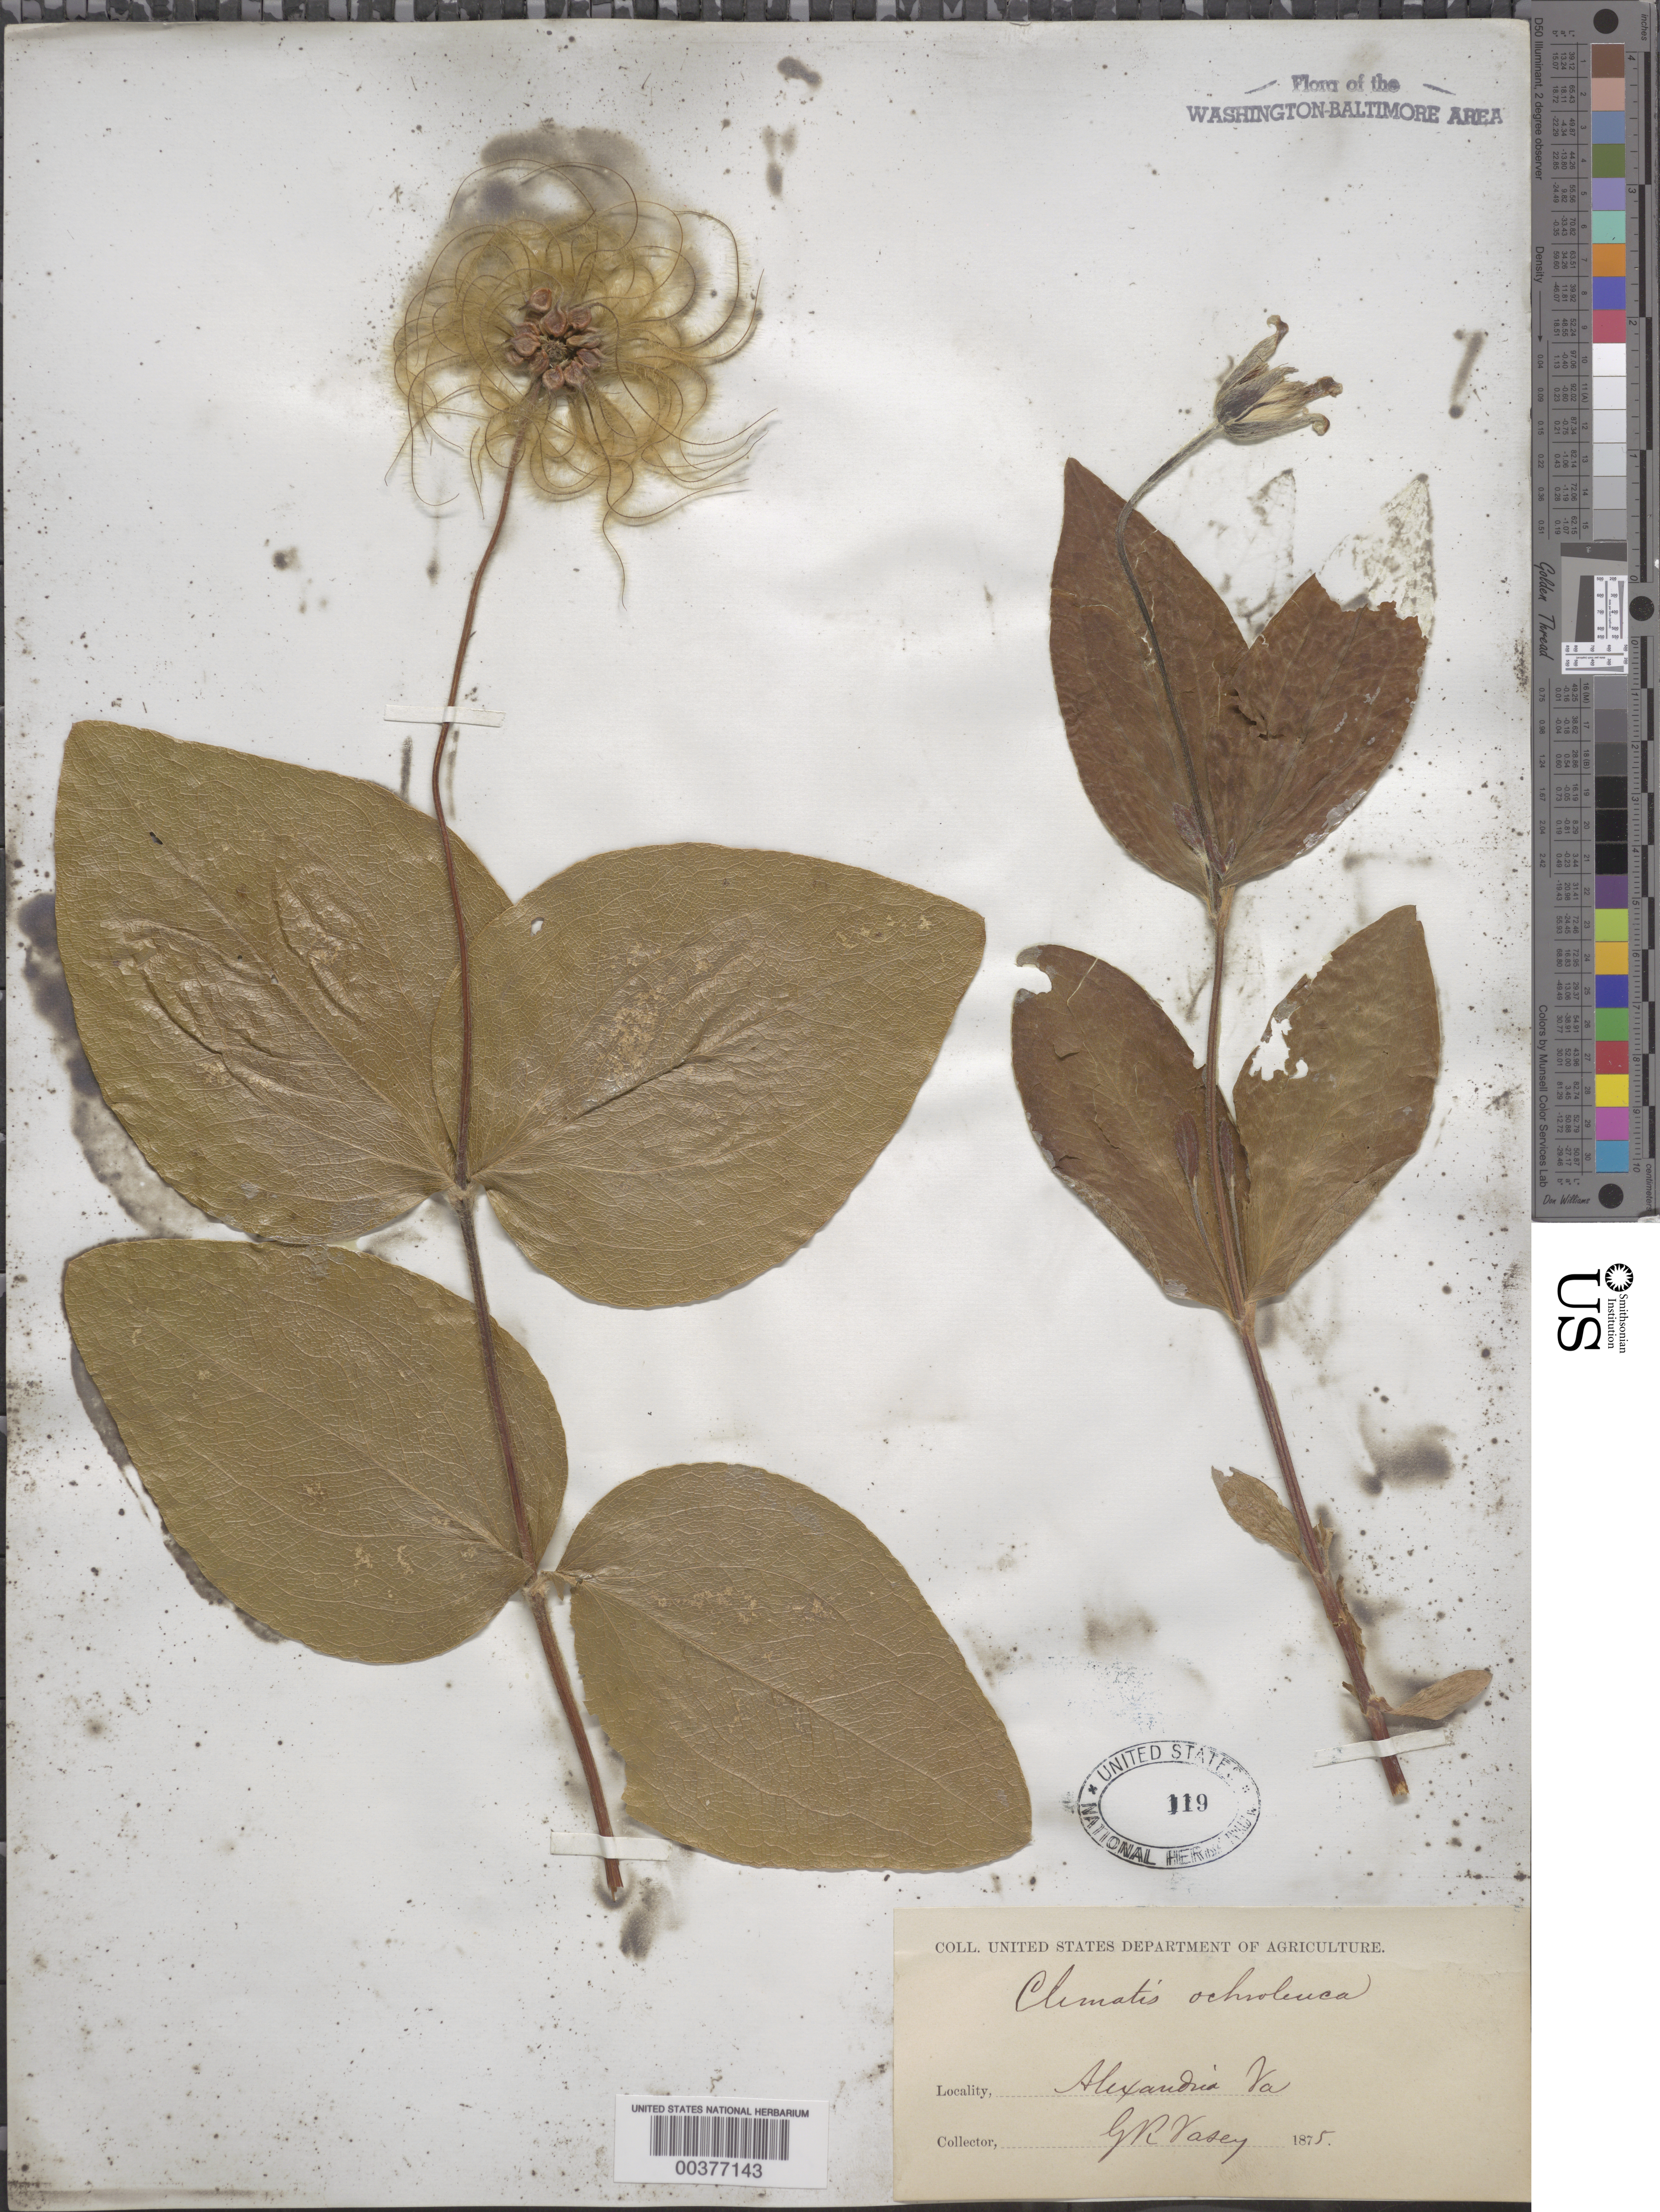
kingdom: Plantae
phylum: Tracheophyta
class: Magnoliopsida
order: Ranunculales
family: Ranunculaceae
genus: Clematis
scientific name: Clematis ochroleuca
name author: Aiton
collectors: G. R. Vasey & F. V. Coville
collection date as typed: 22 Jul 1888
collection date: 1888-07-22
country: United States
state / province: Virginia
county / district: Fairfax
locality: Hunting Creek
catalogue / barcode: US 119